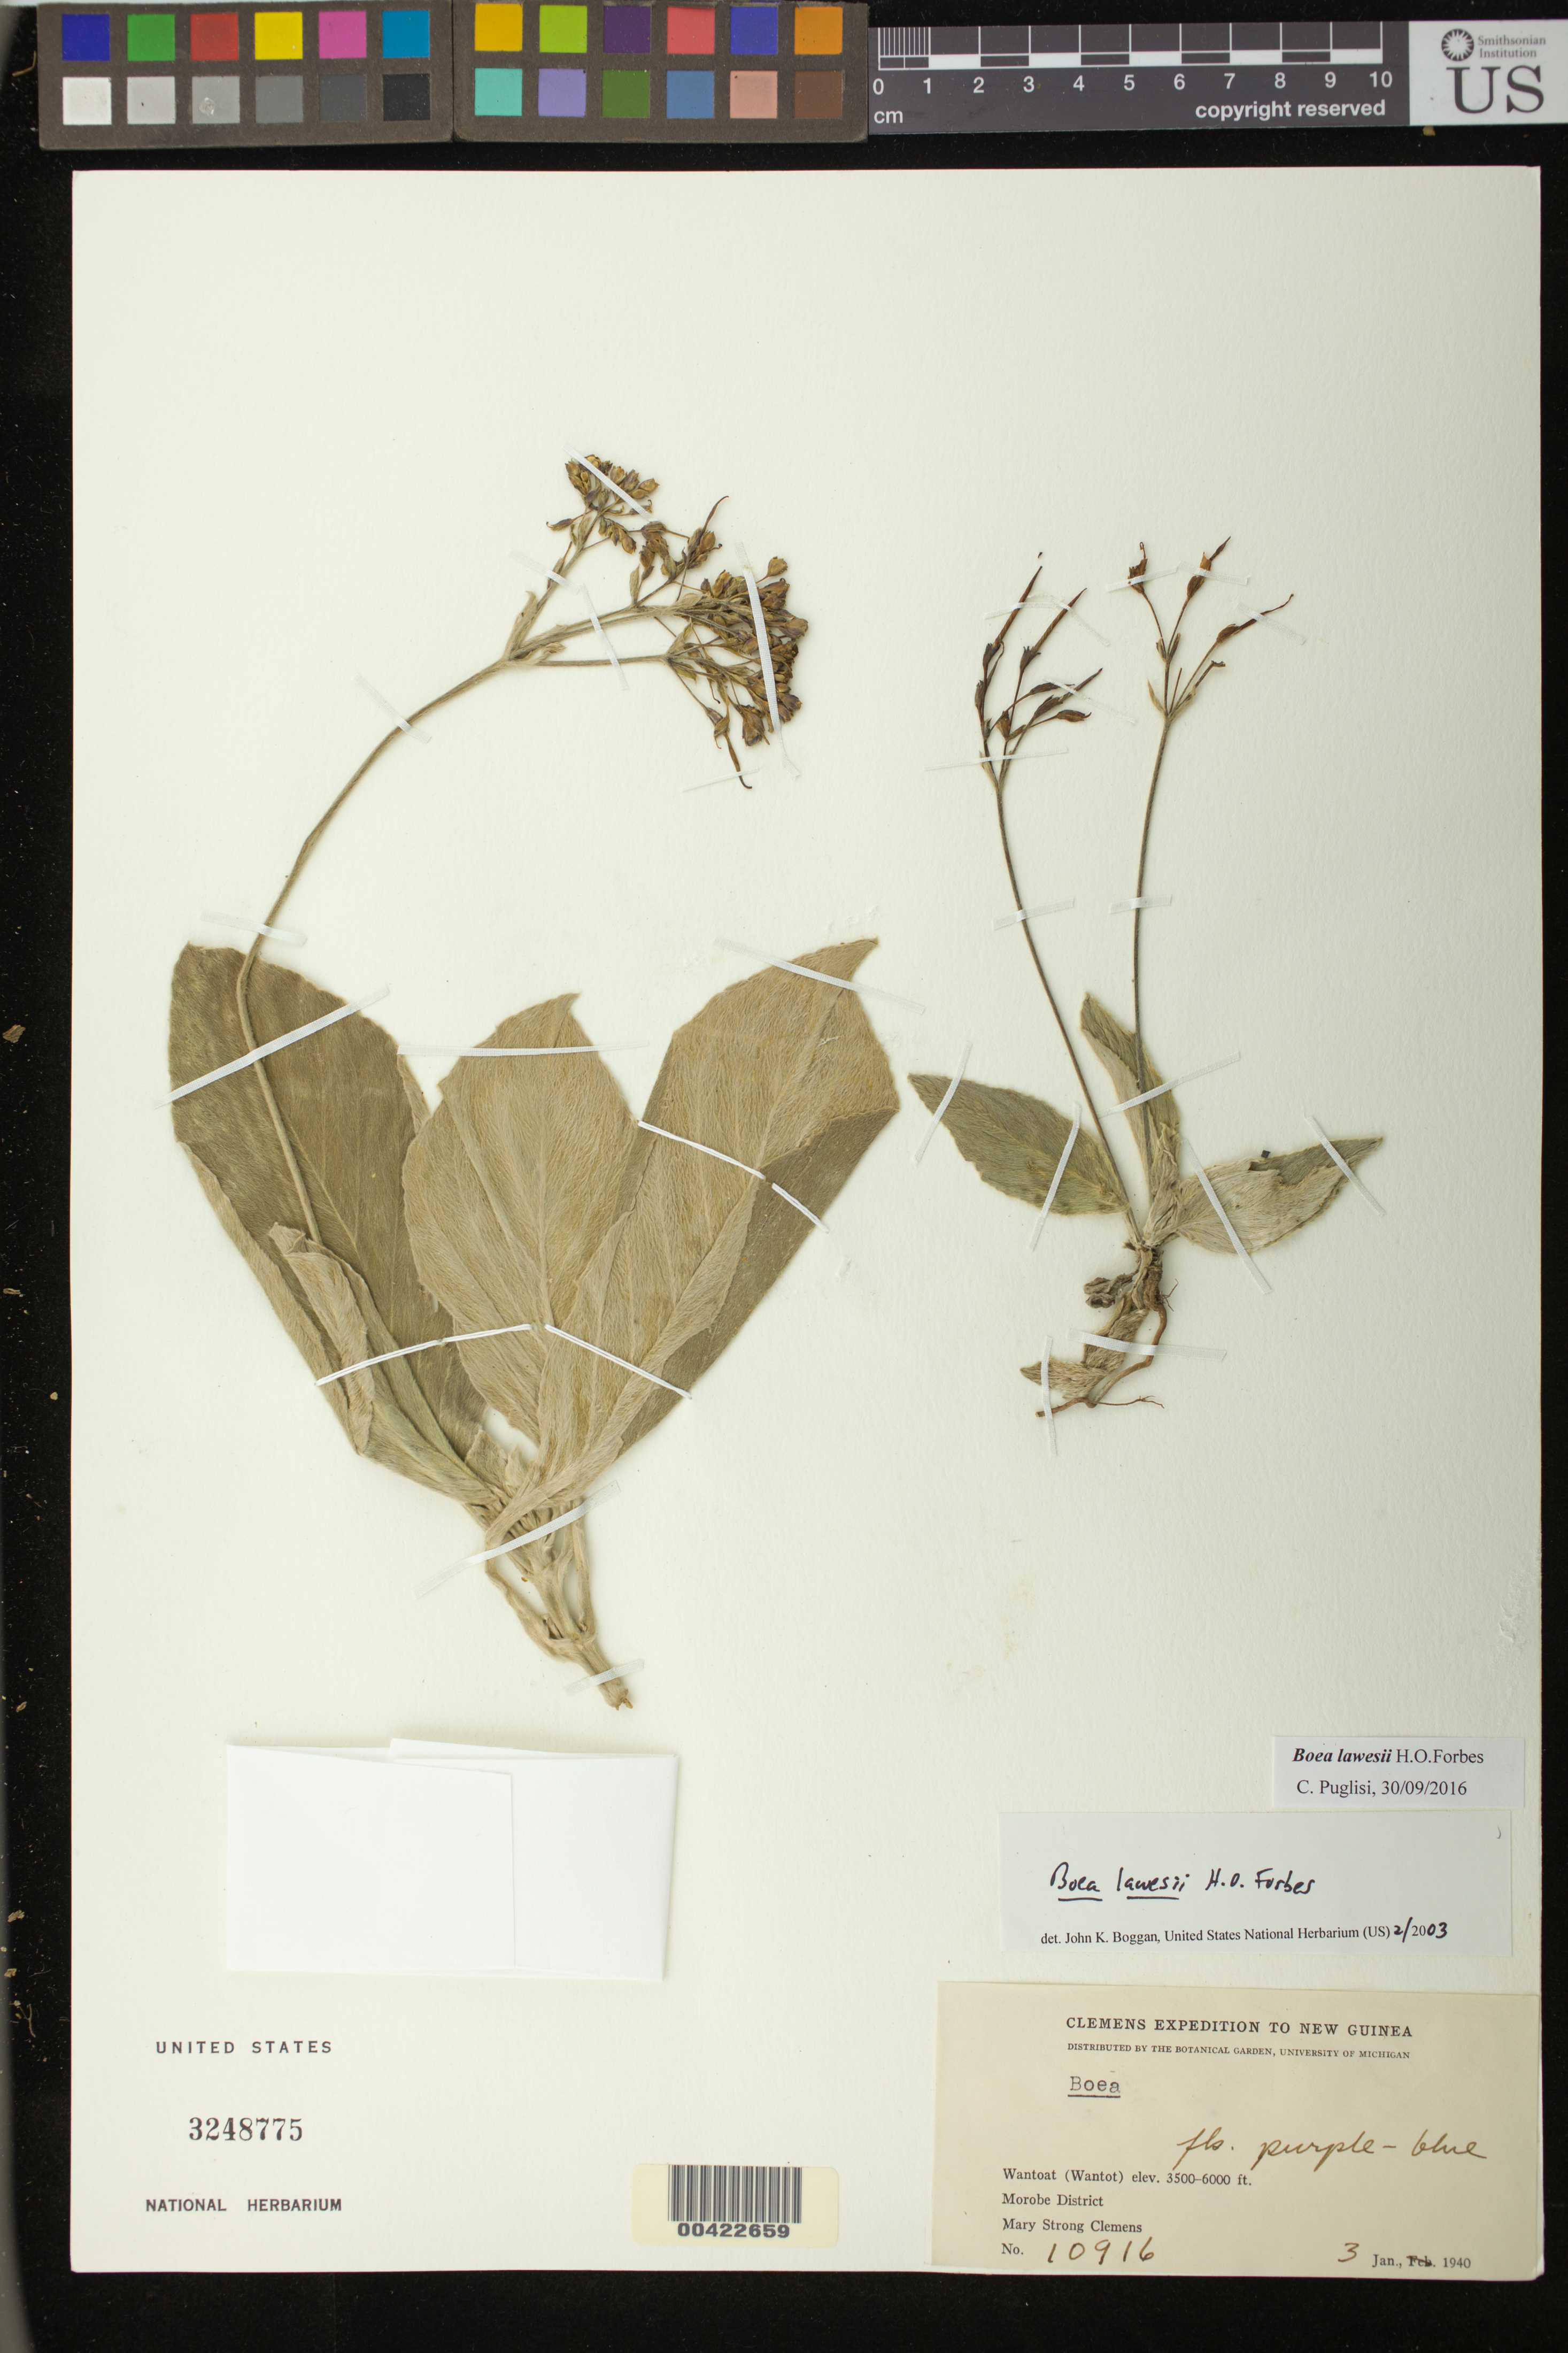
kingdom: Plantae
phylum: Tracheophyta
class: Magnoliopsida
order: Lamiales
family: Gesneriaceae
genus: Boea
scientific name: Boea lawesii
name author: H.O. Forbes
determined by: Boggan, J. K., (US), NMNH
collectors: M. S. Clemens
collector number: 10916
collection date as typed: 03 Jan 1940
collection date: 1940-01-03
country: Papua New Guinea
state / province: Morobe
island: New Guinea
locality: Wantoat (Wantot), Morobe District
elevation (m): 1067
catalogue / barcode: US 3248775